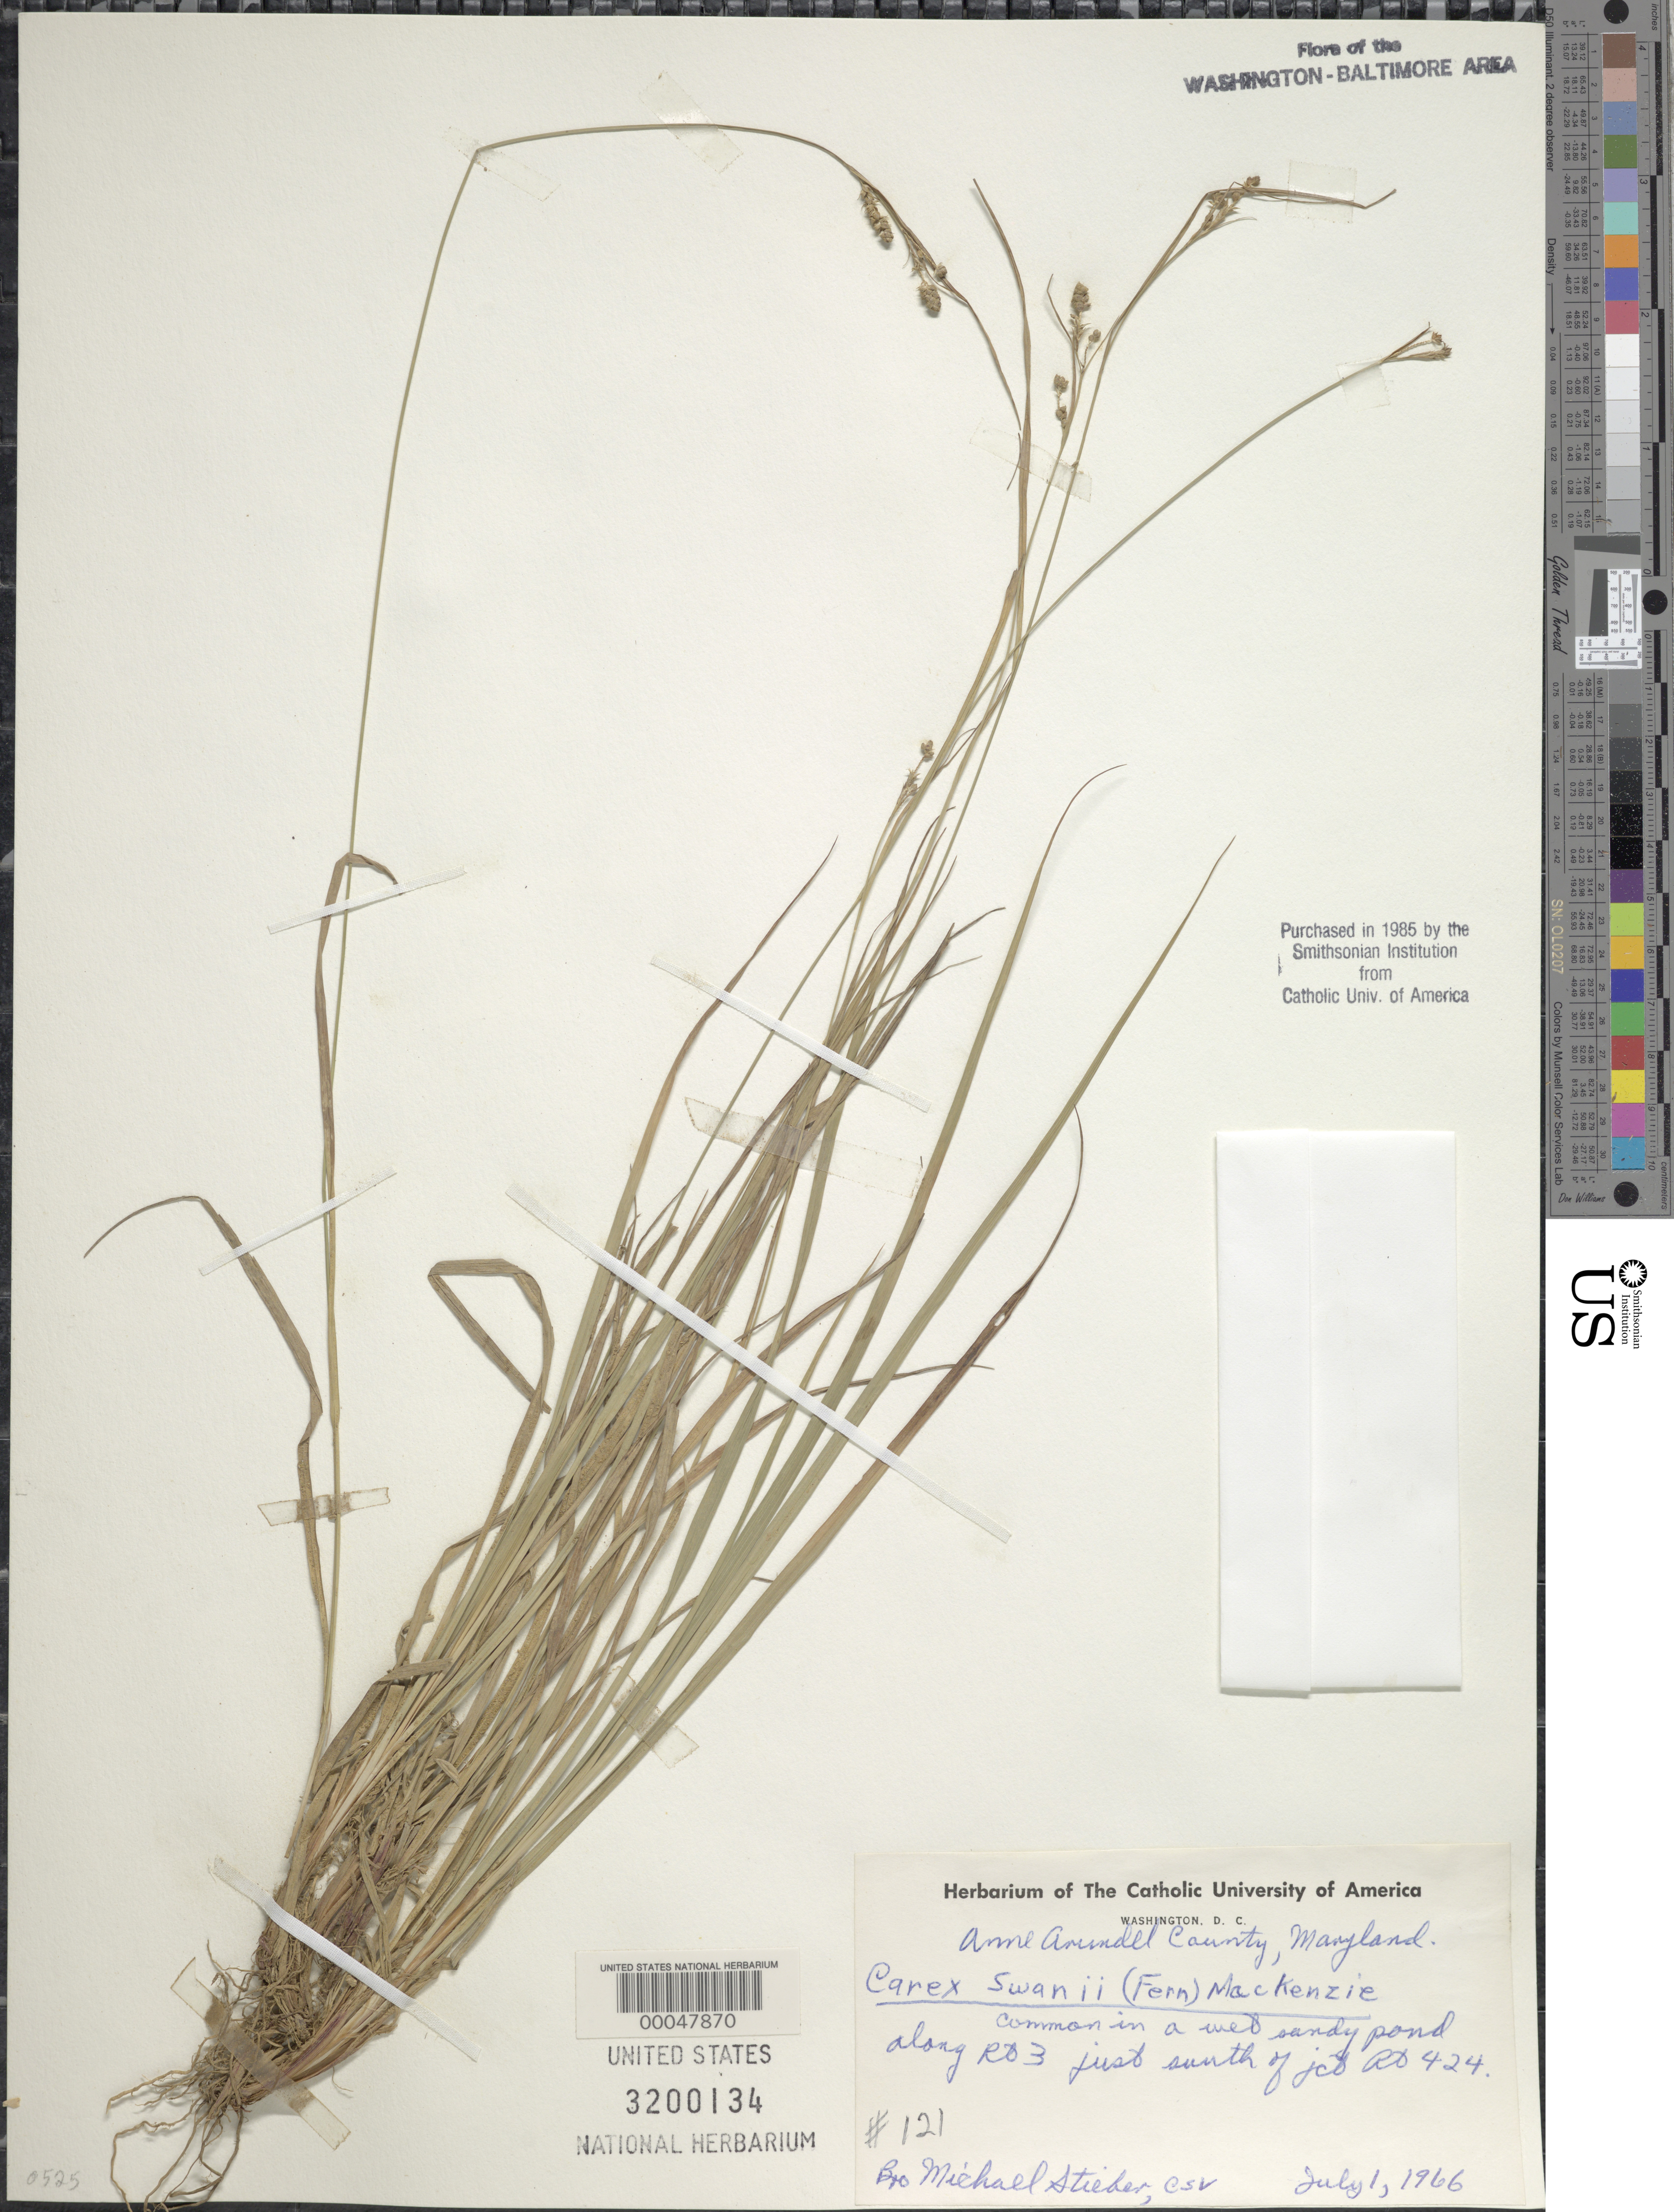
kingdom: Plantae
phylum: Tracheophyta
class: Liliopsida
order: Poales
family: Cyperaceae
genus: Carex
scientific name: Carex swanii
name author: (Fernald) Mack.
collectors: Bro. M. Stieber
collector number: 121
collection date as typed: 01 Jul 1966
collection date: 1966-07-01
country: United States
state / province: Maryland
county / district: Anne Arundel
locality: Just S of junction of Rt. 3 and Rt. 424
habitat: In a wet, sandy pool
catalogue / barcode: US 3200134